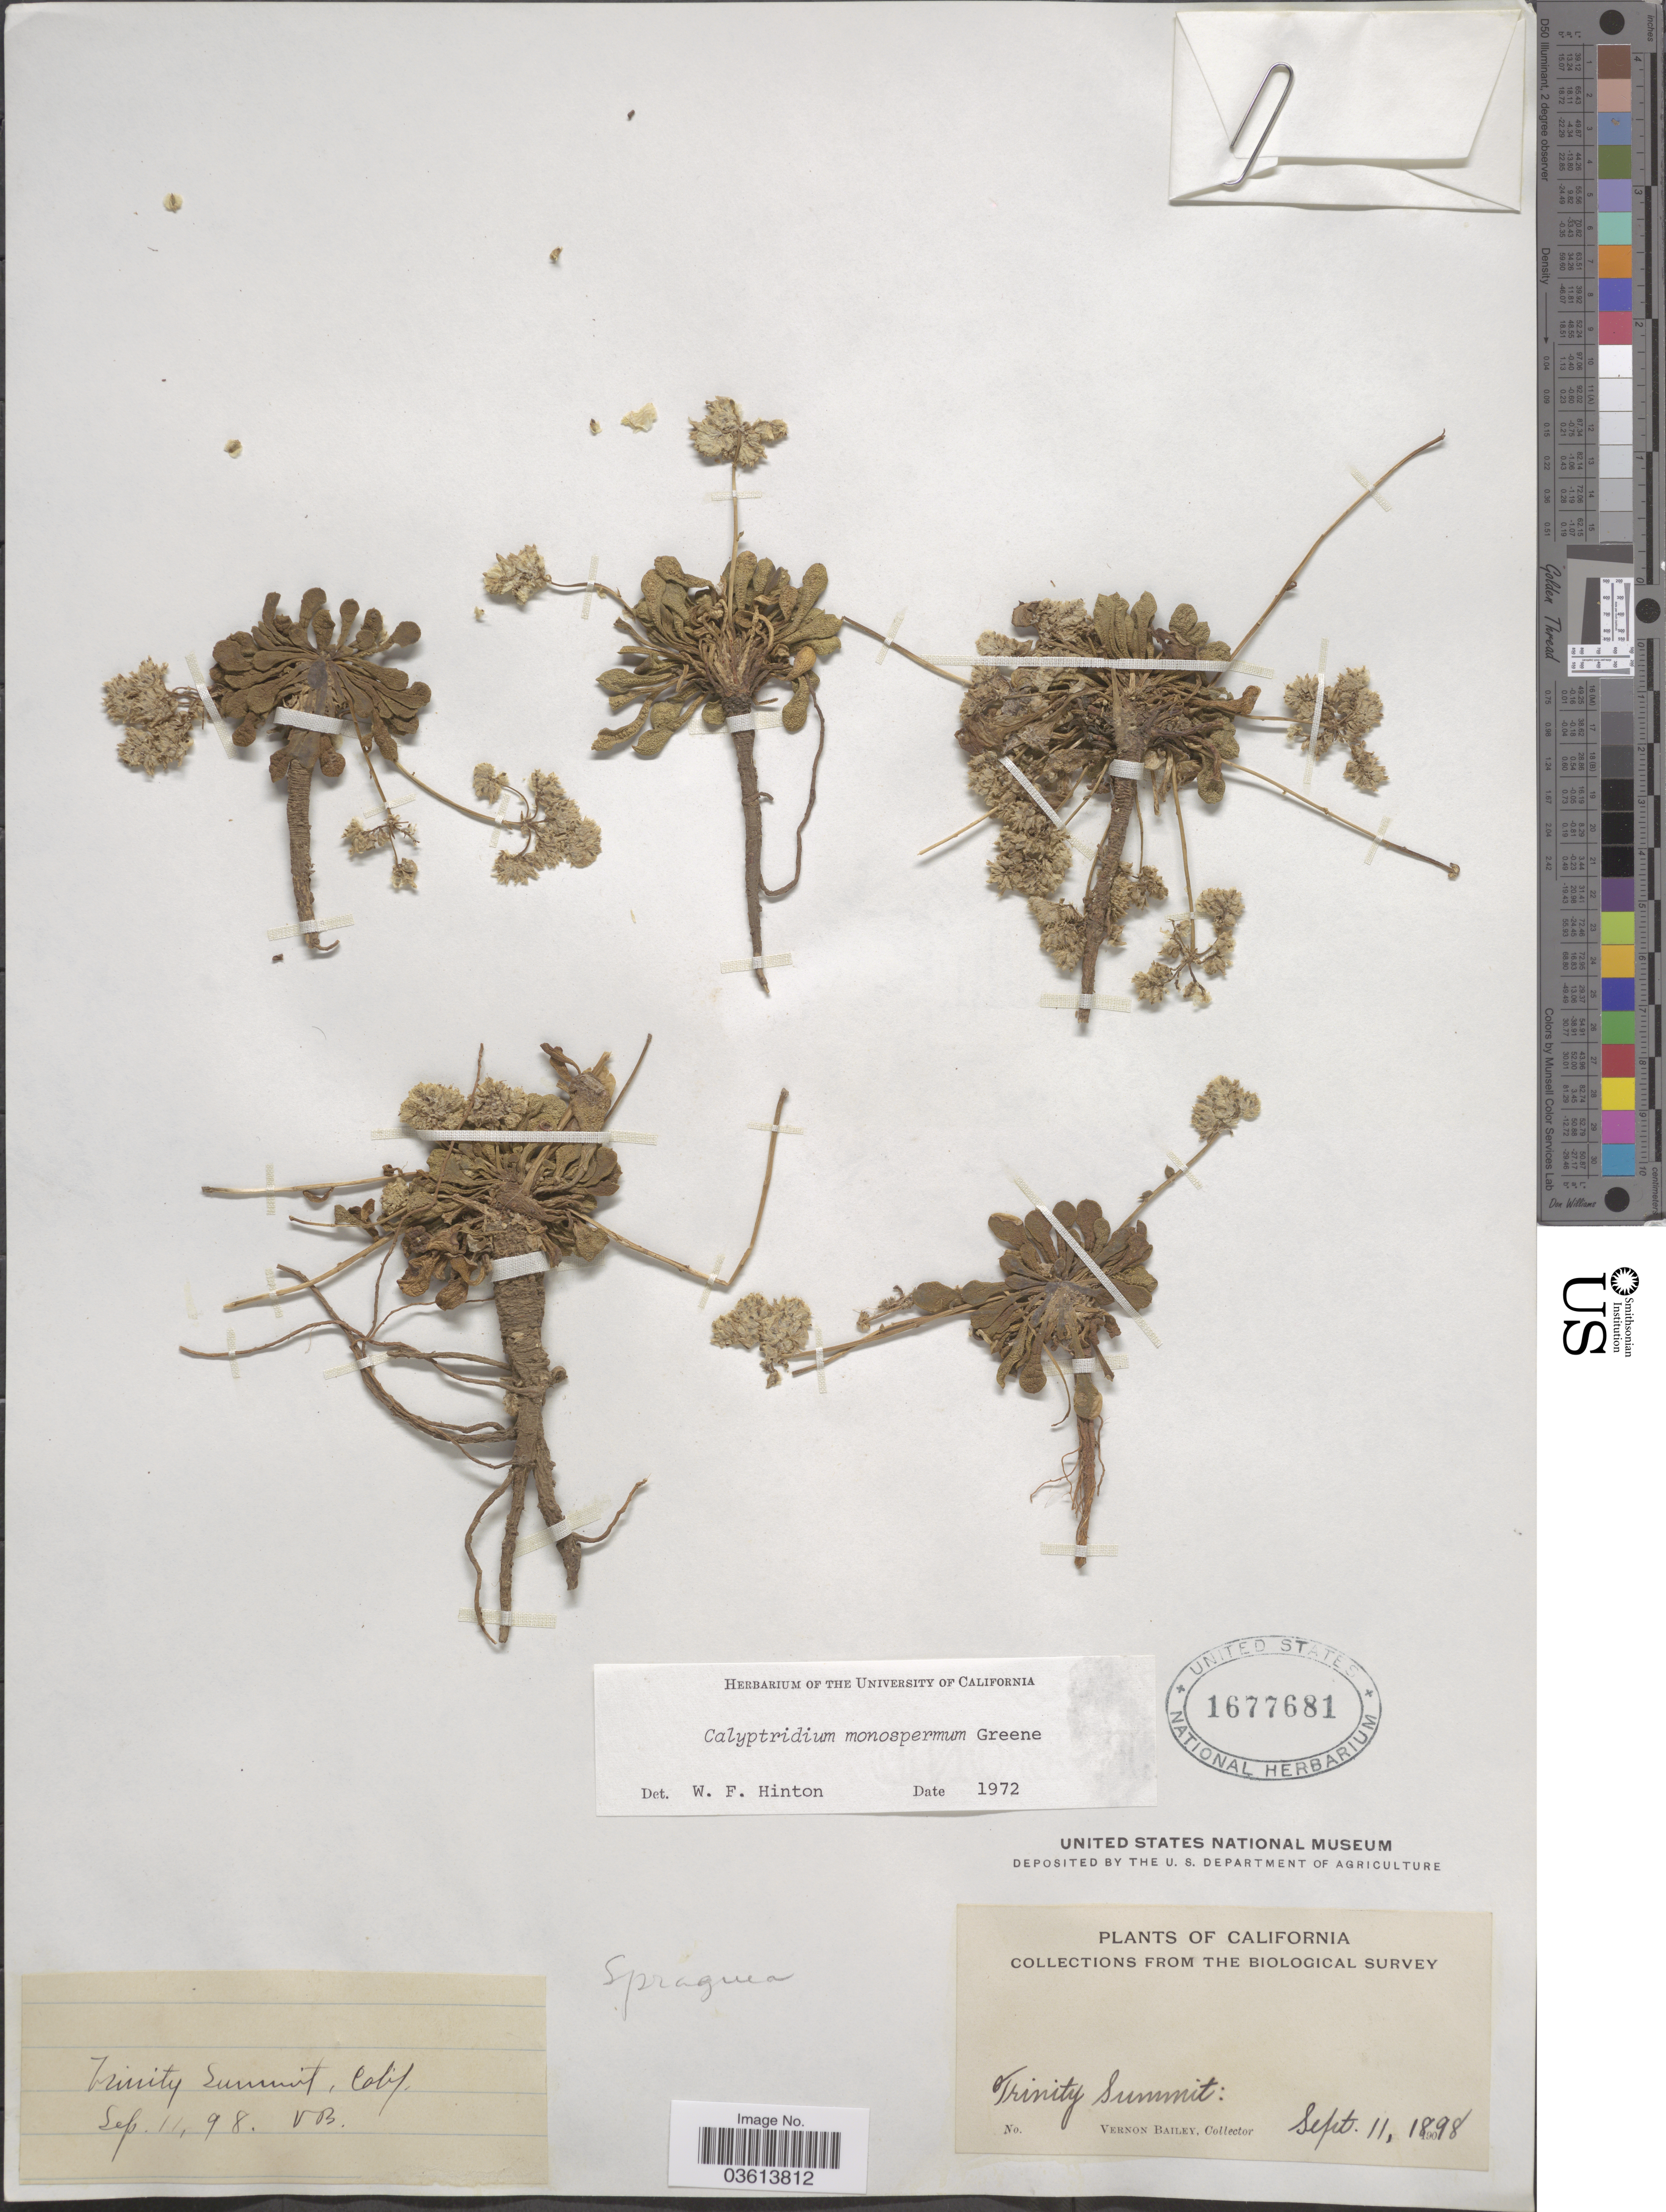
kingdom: Plantae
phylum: Tracheophyta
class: Magnoliopsida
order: Caryophyllales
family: Montiaceae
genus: Calyptridium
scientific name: Calyptridium monospermum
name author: Greene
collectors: V. O. Bailey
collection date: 1898-09-11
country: United States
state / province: California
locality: Trinity Summit.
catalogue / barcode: US 1677681